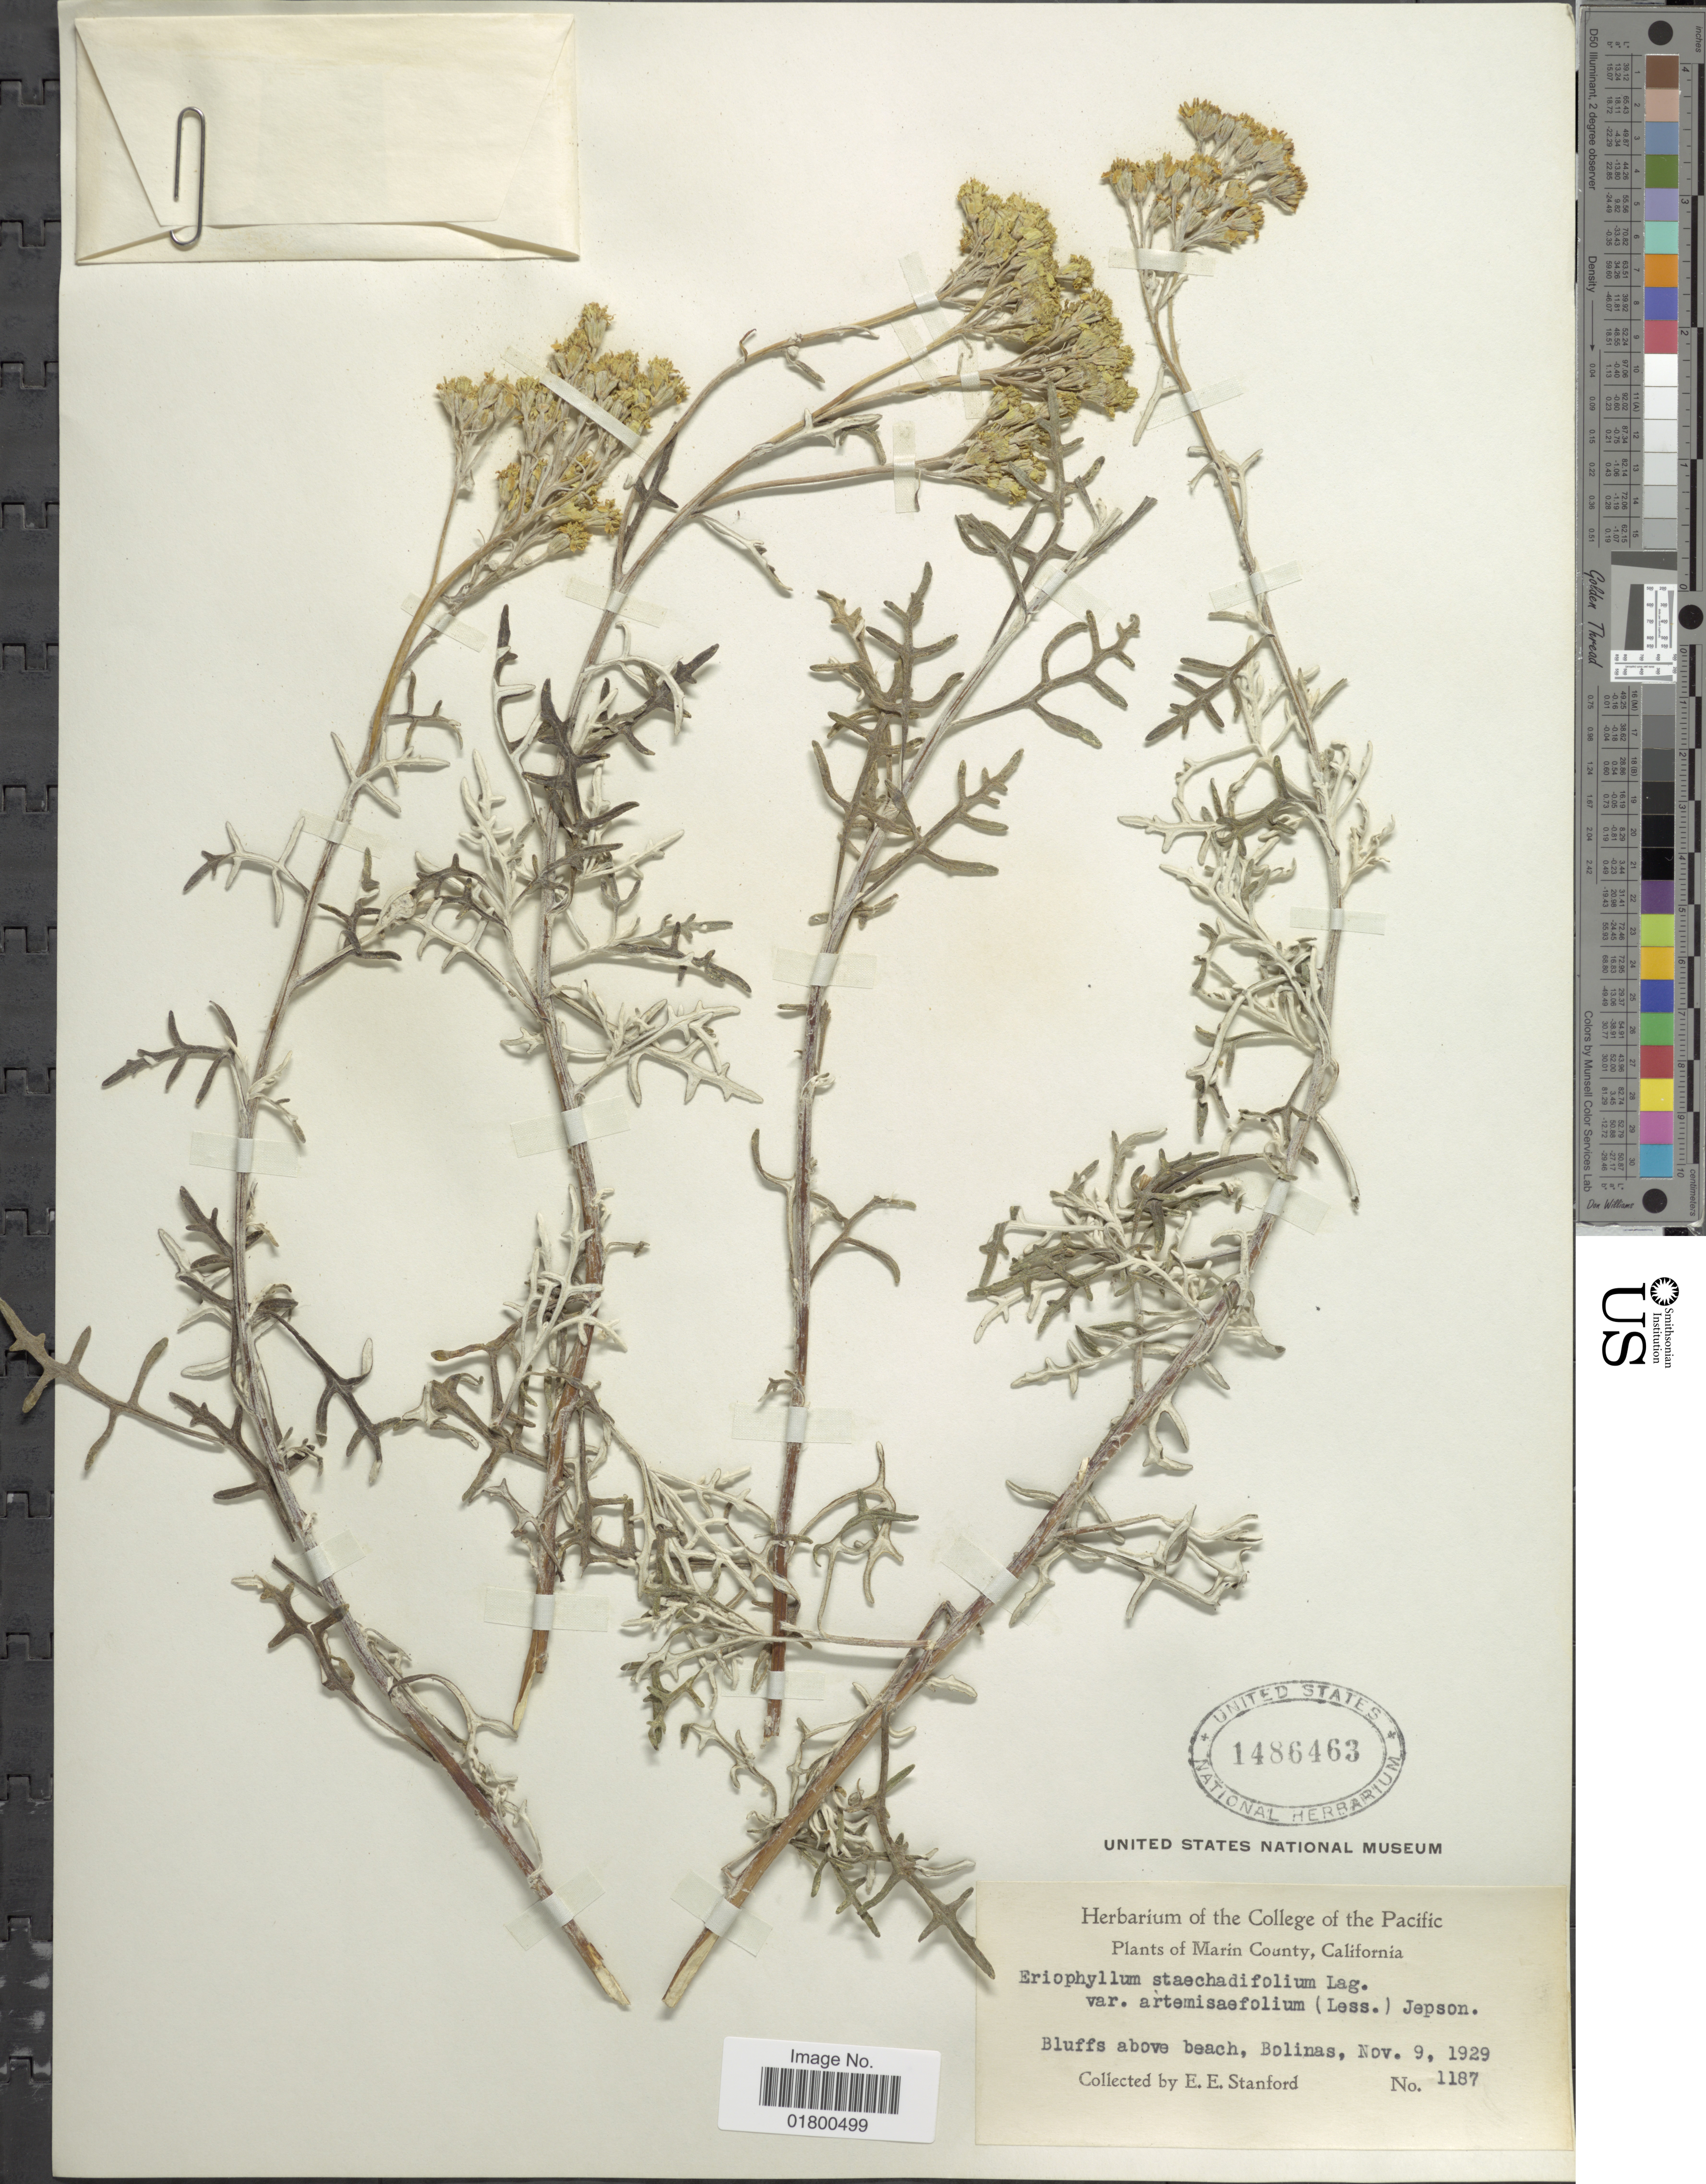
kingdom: Plantae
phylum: Tracheophyta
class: Magnoliopsida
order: Asterales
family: Asteraceae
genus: Eriophyllum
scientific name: Eriophyllum staechadifolium var. artemisiaefolium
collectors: E. Stanford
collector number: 1187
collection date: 1929-11-09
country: United States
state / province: California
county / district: Marin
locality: Marin County, California, Bluffs above beach, Bolinas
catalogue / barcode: US 1486463